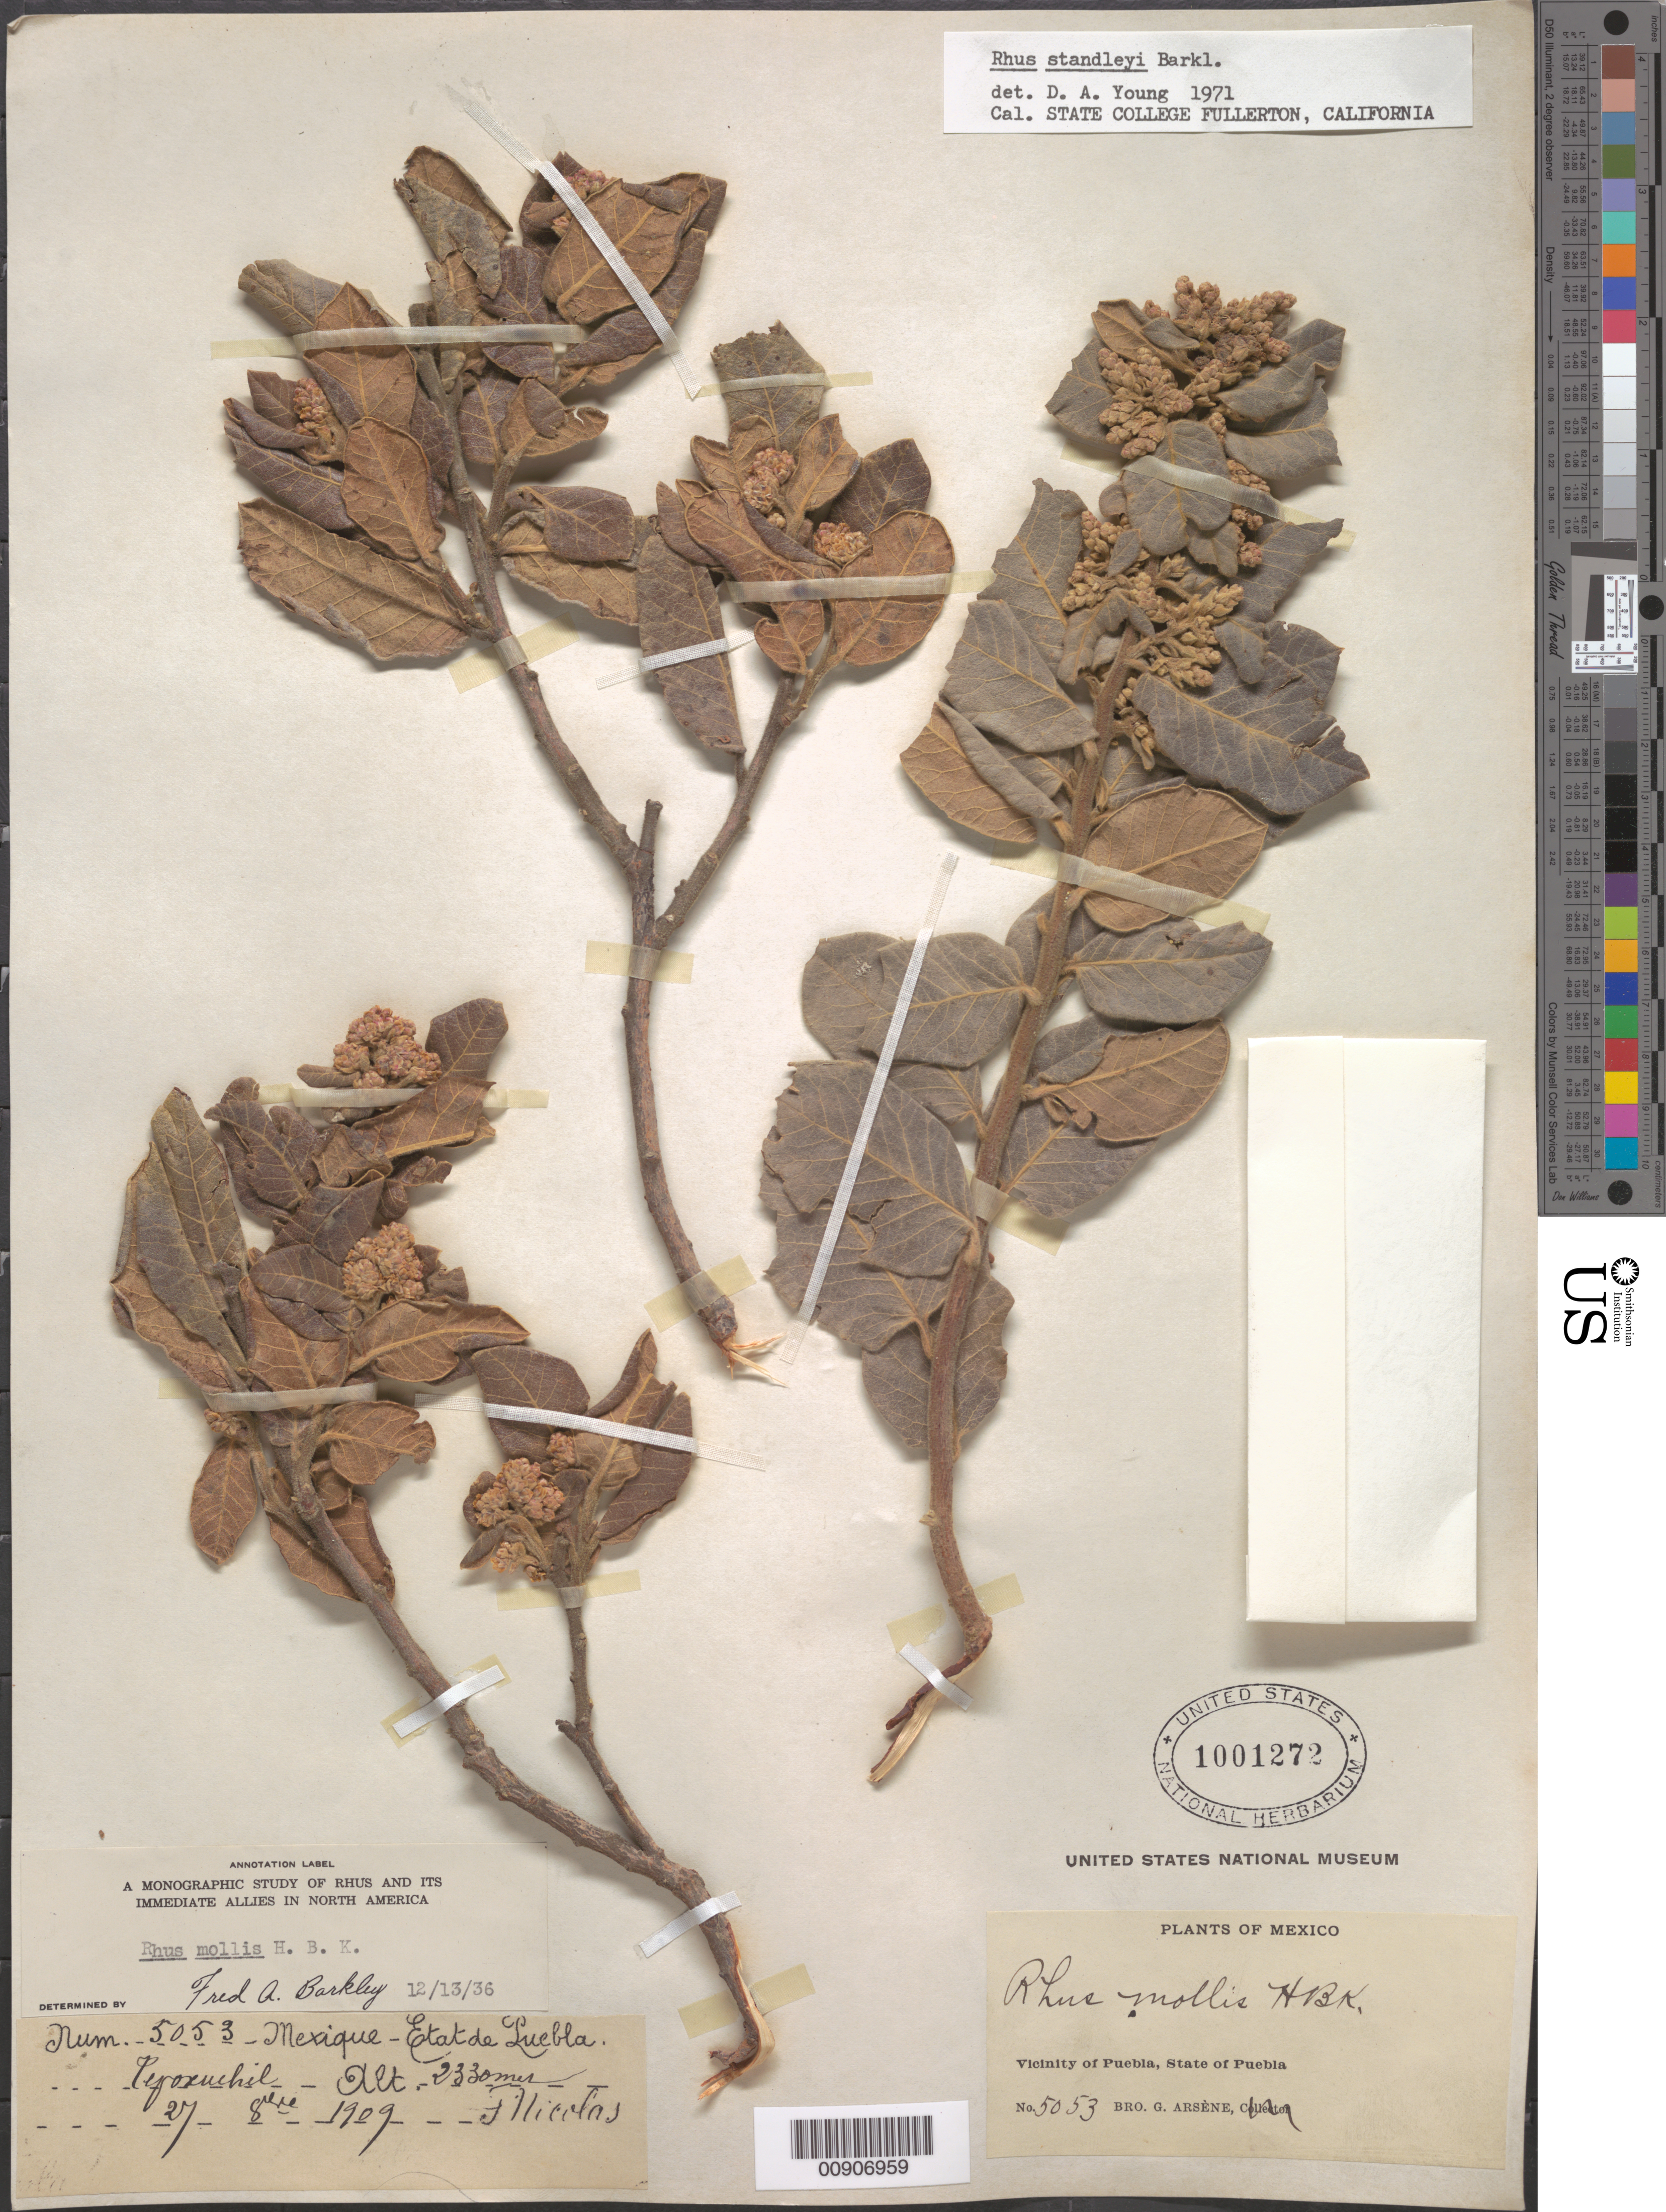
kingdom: Plantae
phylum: Tracheophyta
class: Magnoliopsida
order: Sapindales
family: Anacardiaceae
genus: Rhus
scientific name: Rhus standleyi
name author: F.A. Barkley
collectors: B. Nicolas & Bro. G. Arsène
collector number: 5053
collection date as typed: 27 Oct 1909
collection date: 1909-10-27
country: Mexico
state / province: Puebla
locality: Etat de Puebla, Tepoxuchil.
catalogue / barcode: US 1001272